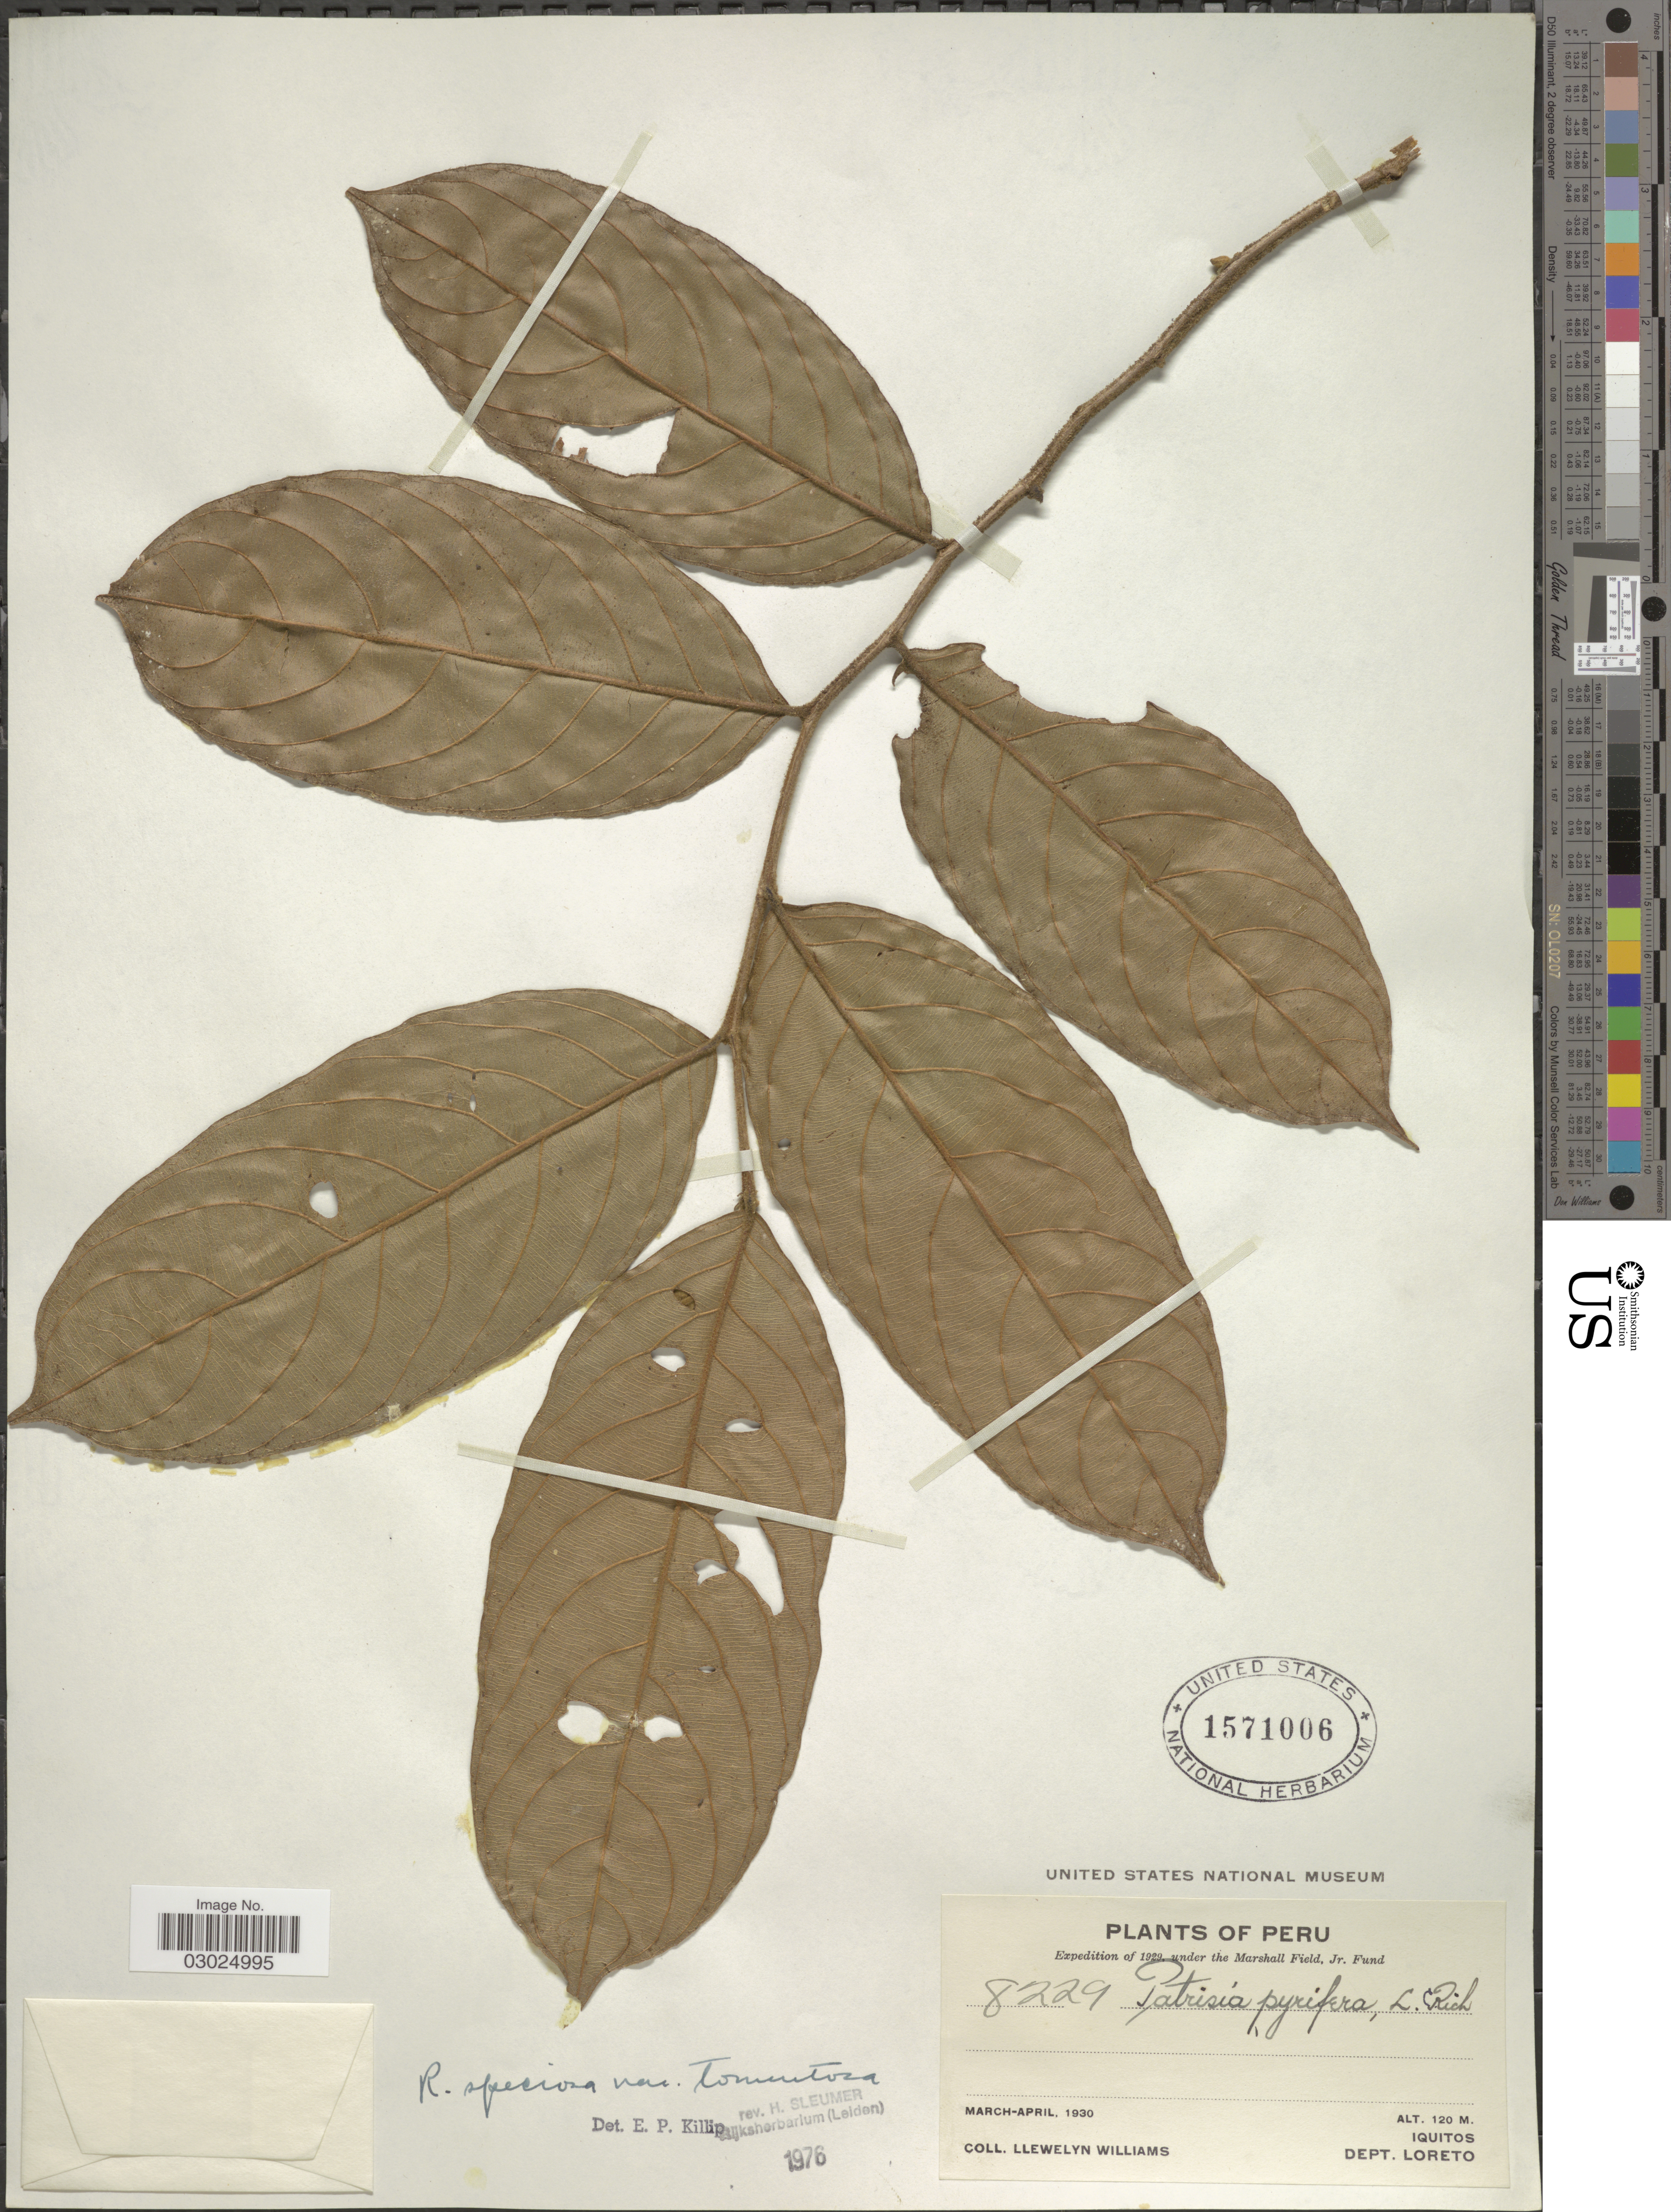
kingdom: Plantae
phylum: Tracheophyta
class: Magnoliopsida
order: Malpighiales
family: Salicaceae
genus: Ryania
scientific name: Ryania speciosa var. tomentosa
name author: (Miq.) Monach.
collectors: Ll. Williams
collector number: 8229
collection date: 1930-03/1930-04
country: Peru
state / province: Loreto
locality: Iquitos. Dept. Loreto.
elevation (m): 120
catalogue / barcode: US 1571006